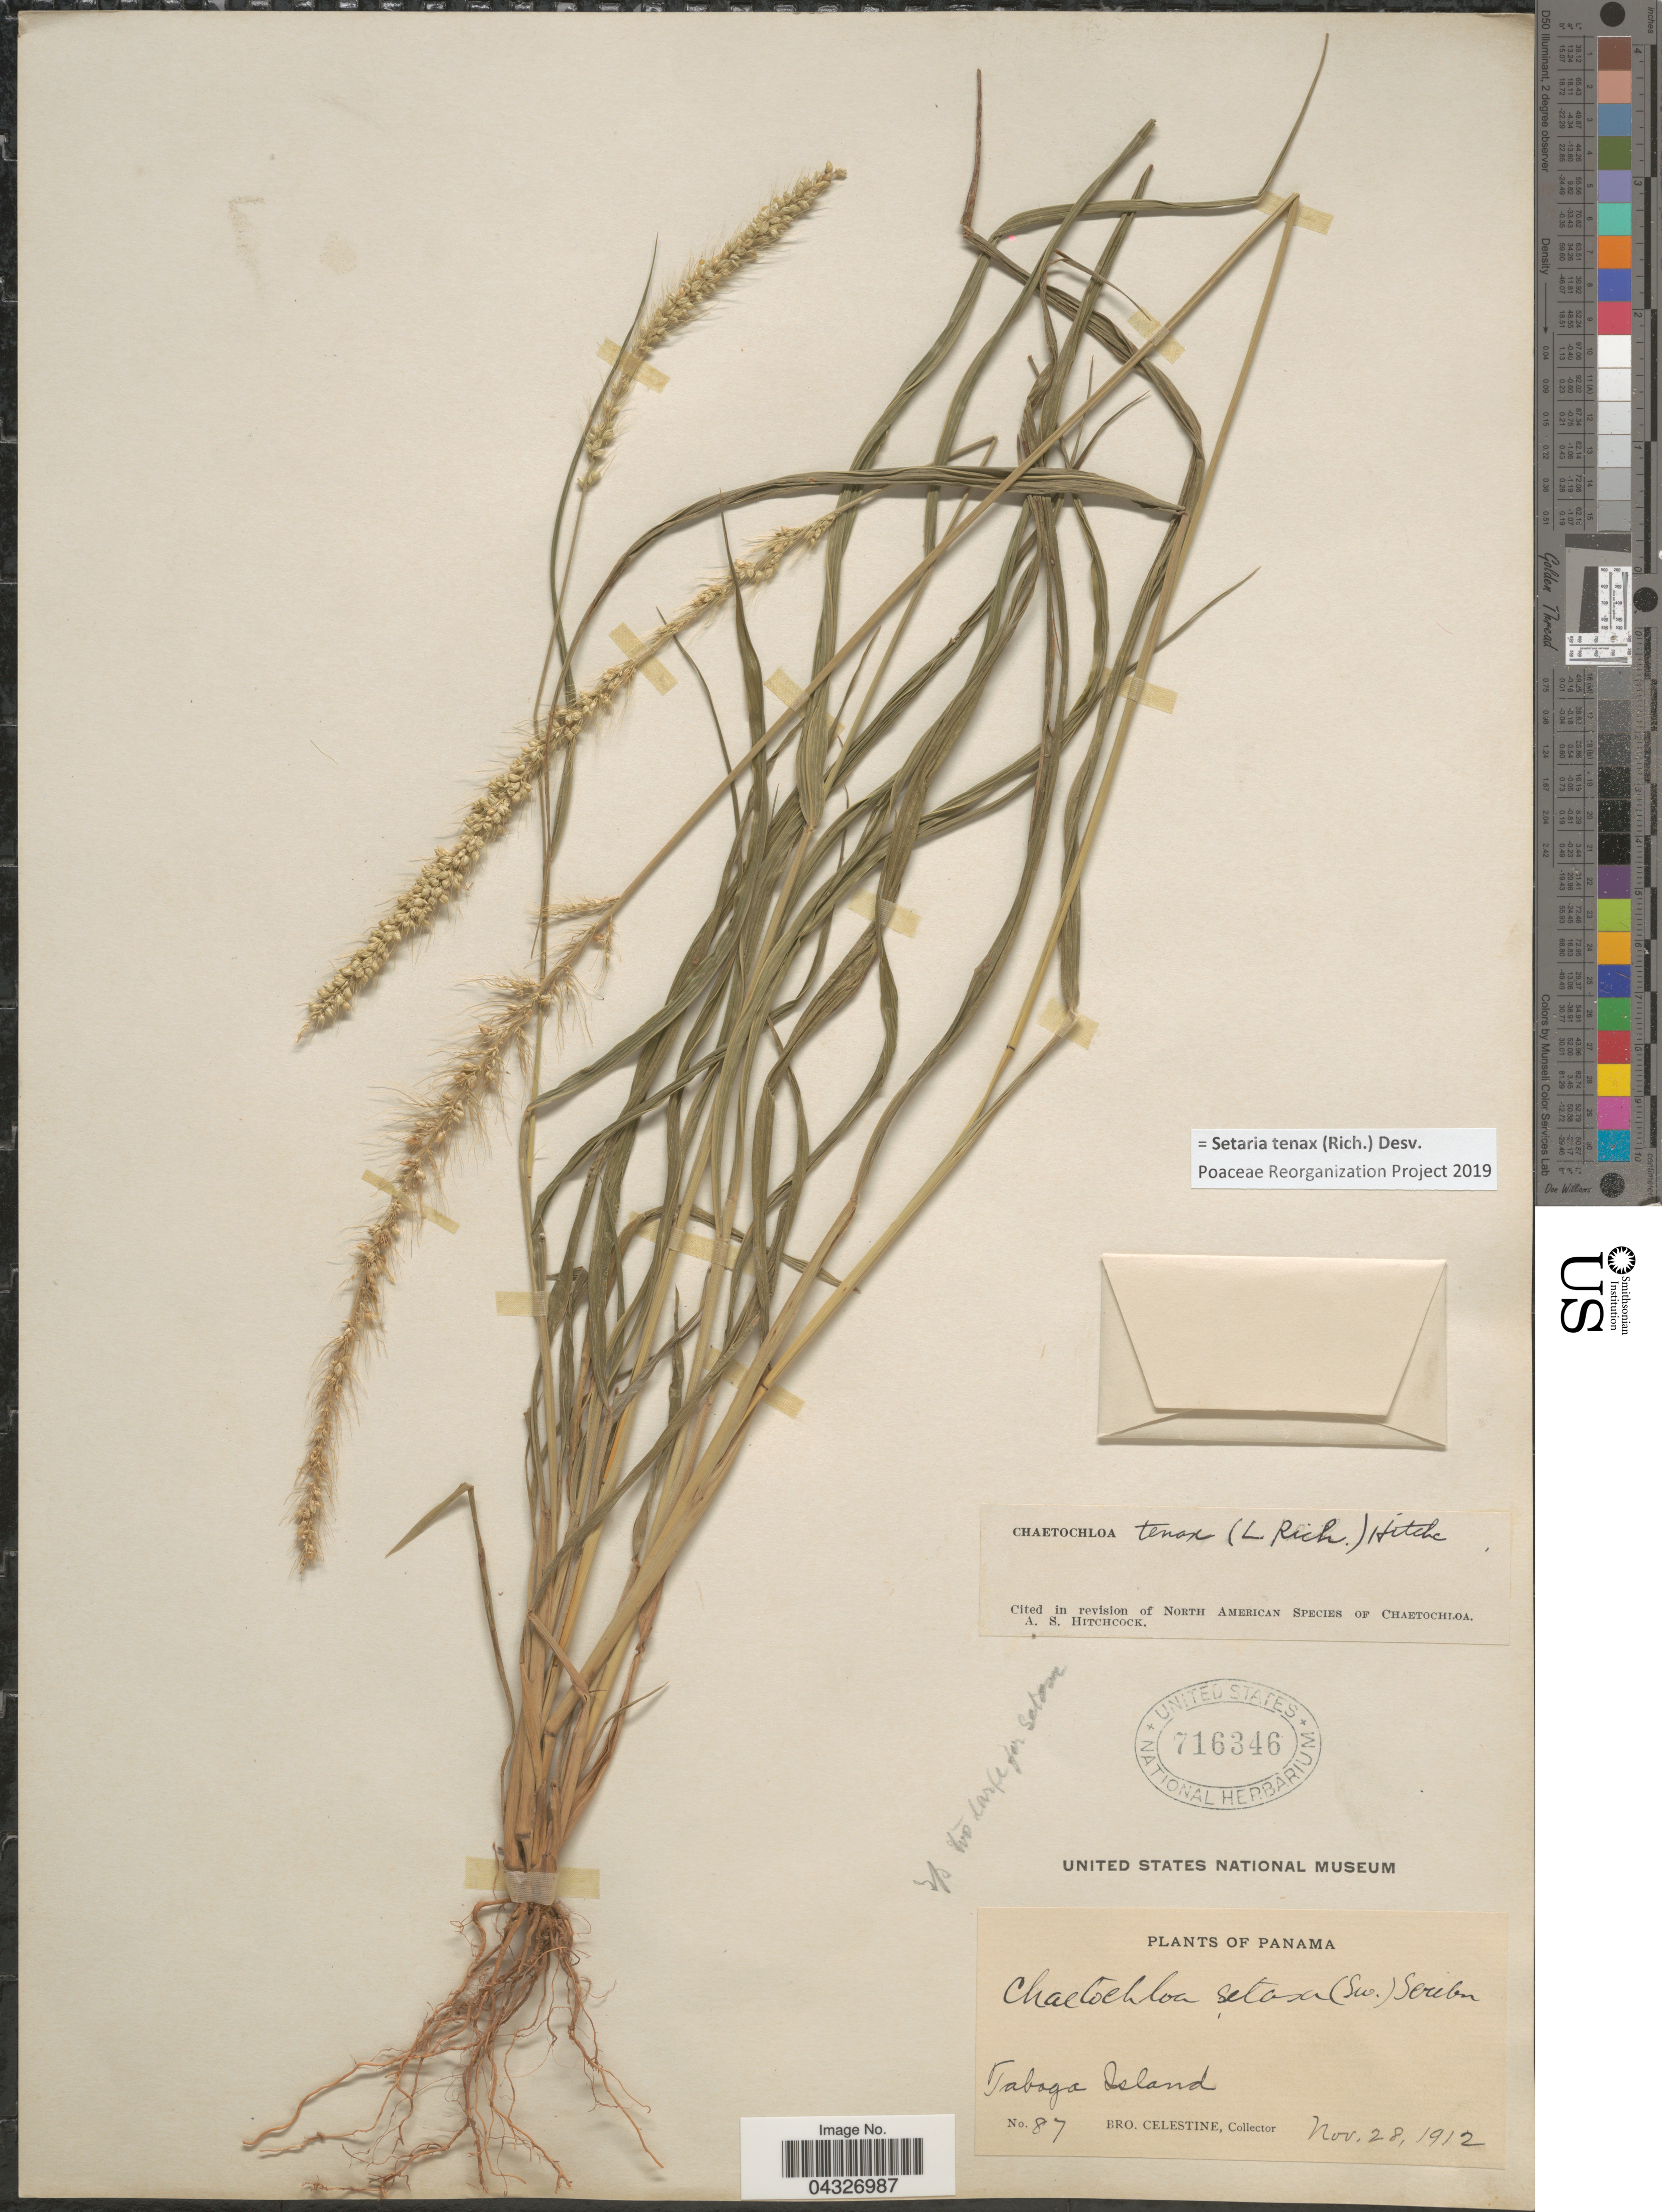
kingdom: Plantae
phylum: Tracheophyta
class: Liliopsida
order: Poales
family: Poaceae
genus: Setaria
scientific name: Setaria tenax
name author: (Rich.) Desv.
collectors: B. Celestine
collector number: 87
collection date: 1912-11-28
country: Panama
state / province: Panamá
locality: Taboga Island.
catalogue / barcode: US 716346